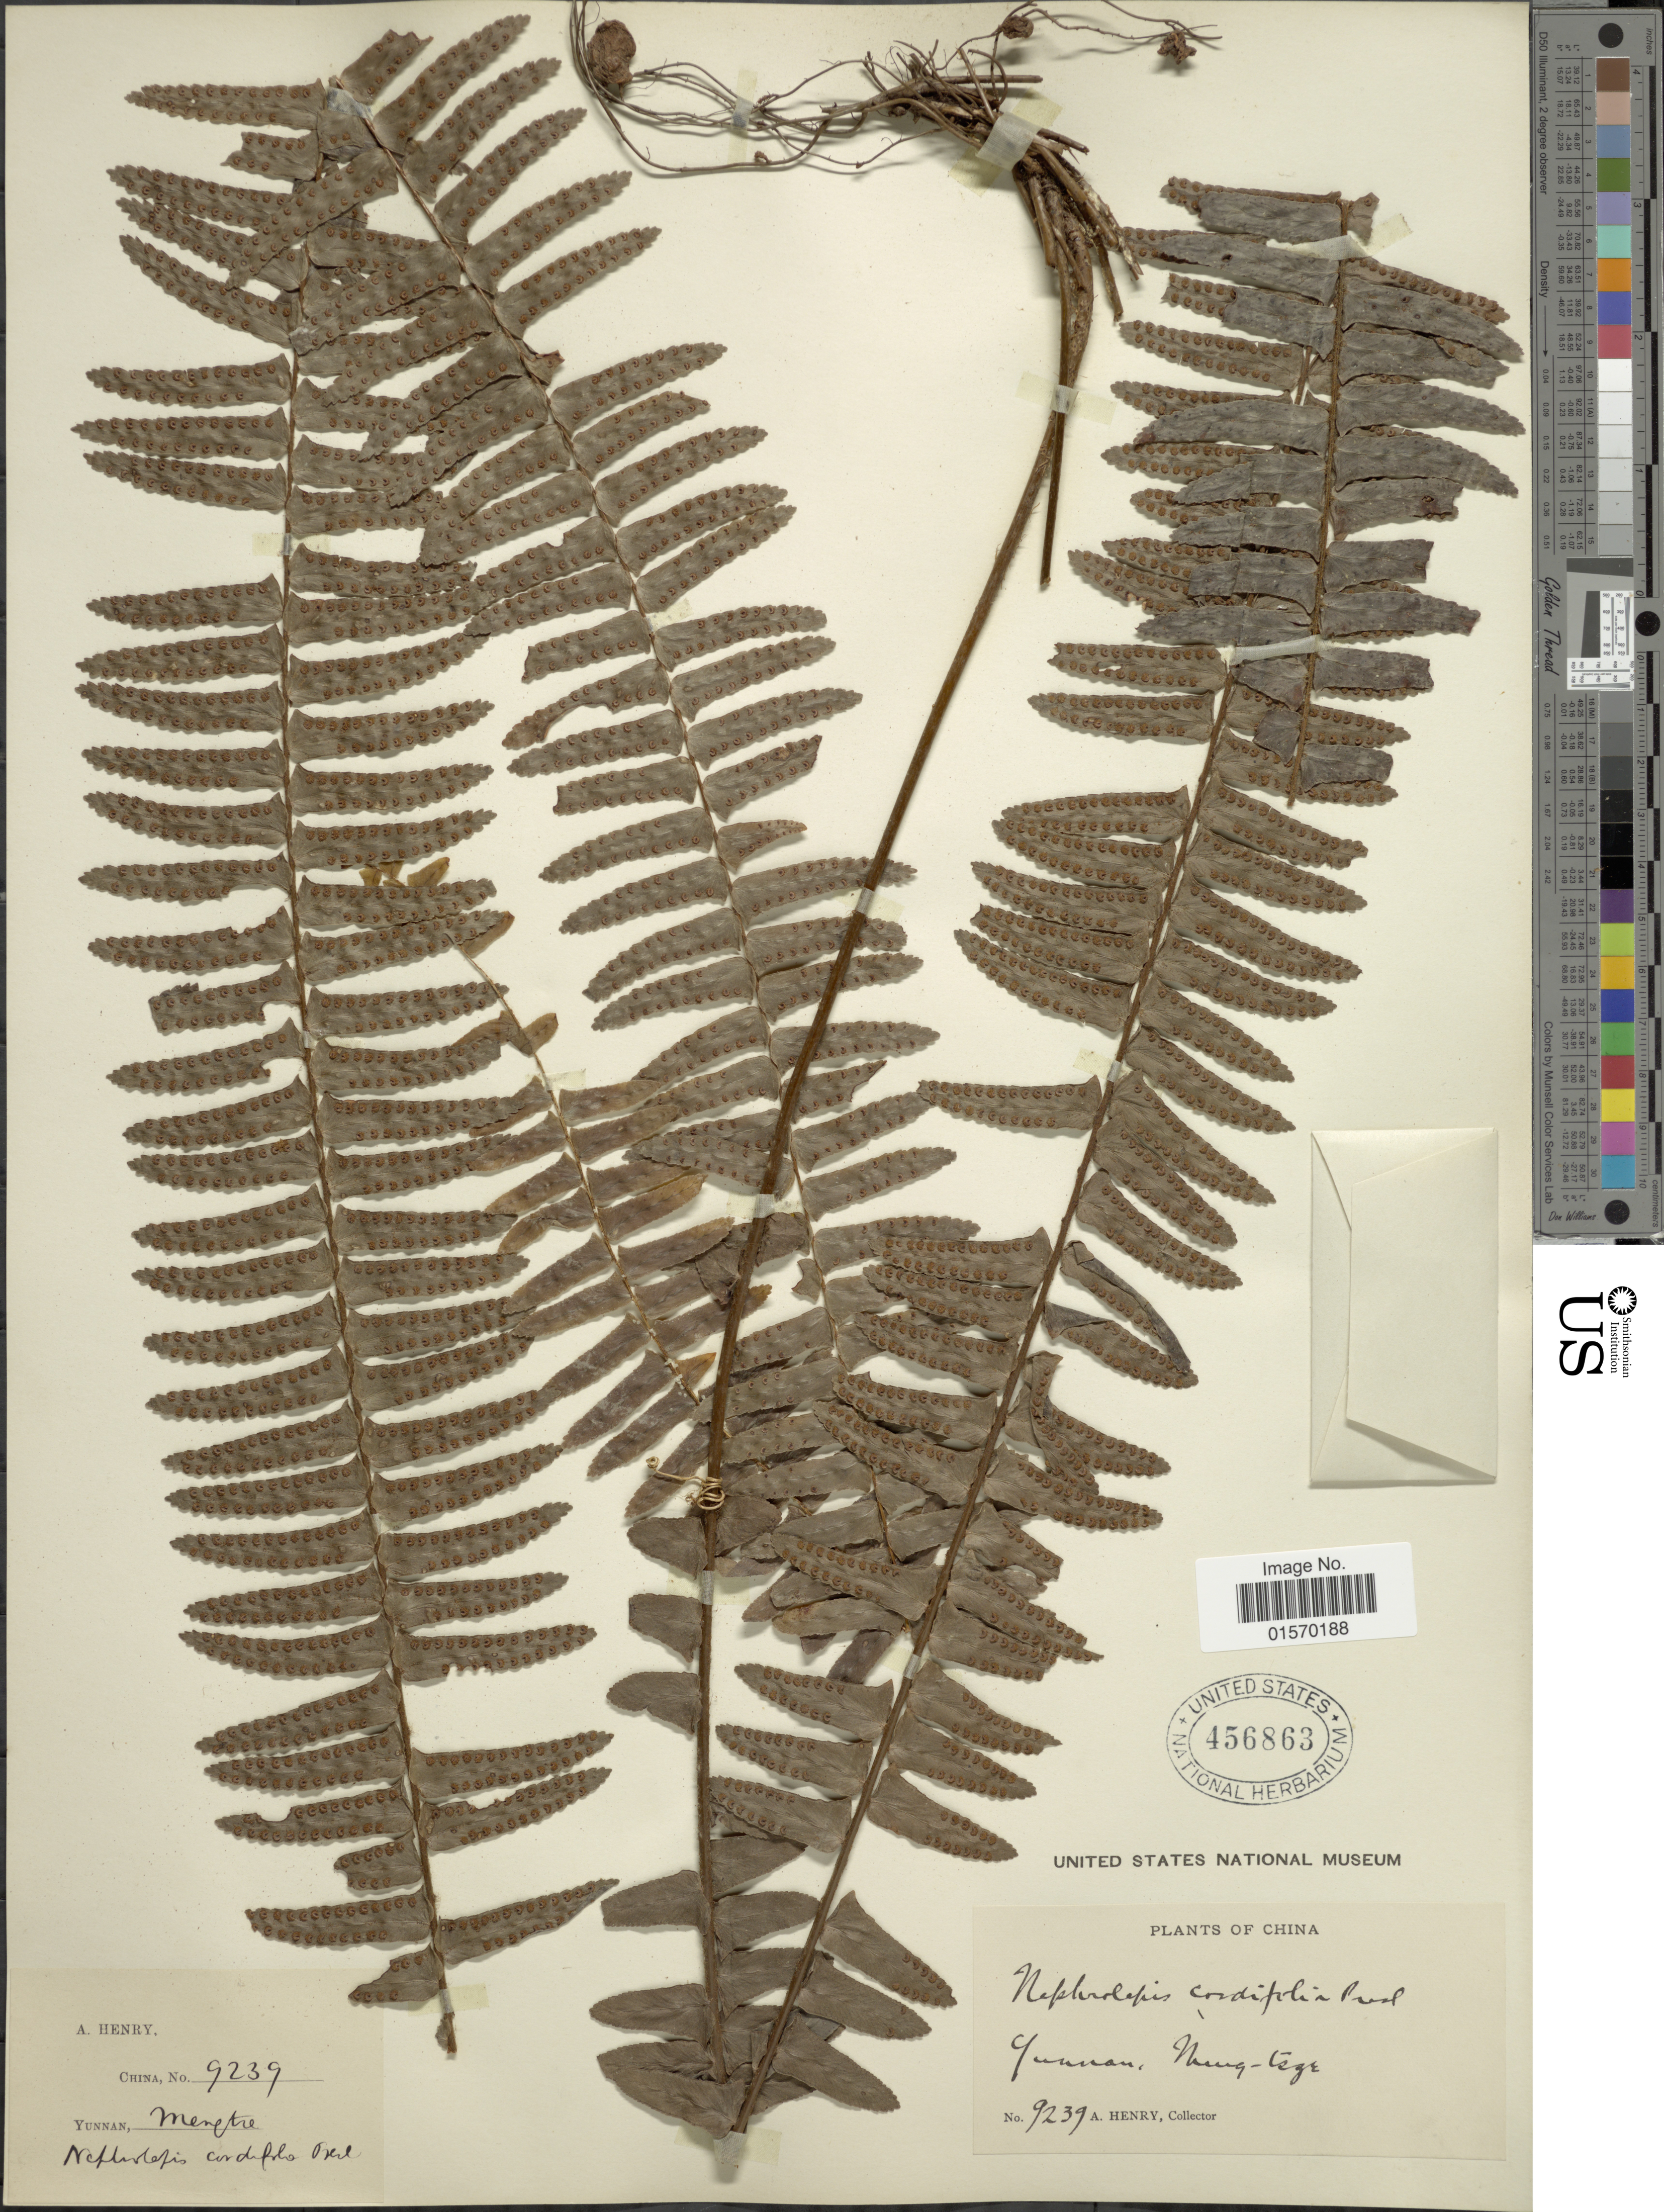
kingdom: Plantae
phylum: Tracheophyta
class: Polypodiopsida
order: Polypodiales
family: Nephrolepidaceae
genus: Nephrolepis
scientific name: Nephrolepis cordifolia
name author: (L.) C. Presl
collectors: A. Henry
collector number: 9239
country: China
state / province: Yunnan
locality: Meng-tsze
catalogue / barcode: US 456893